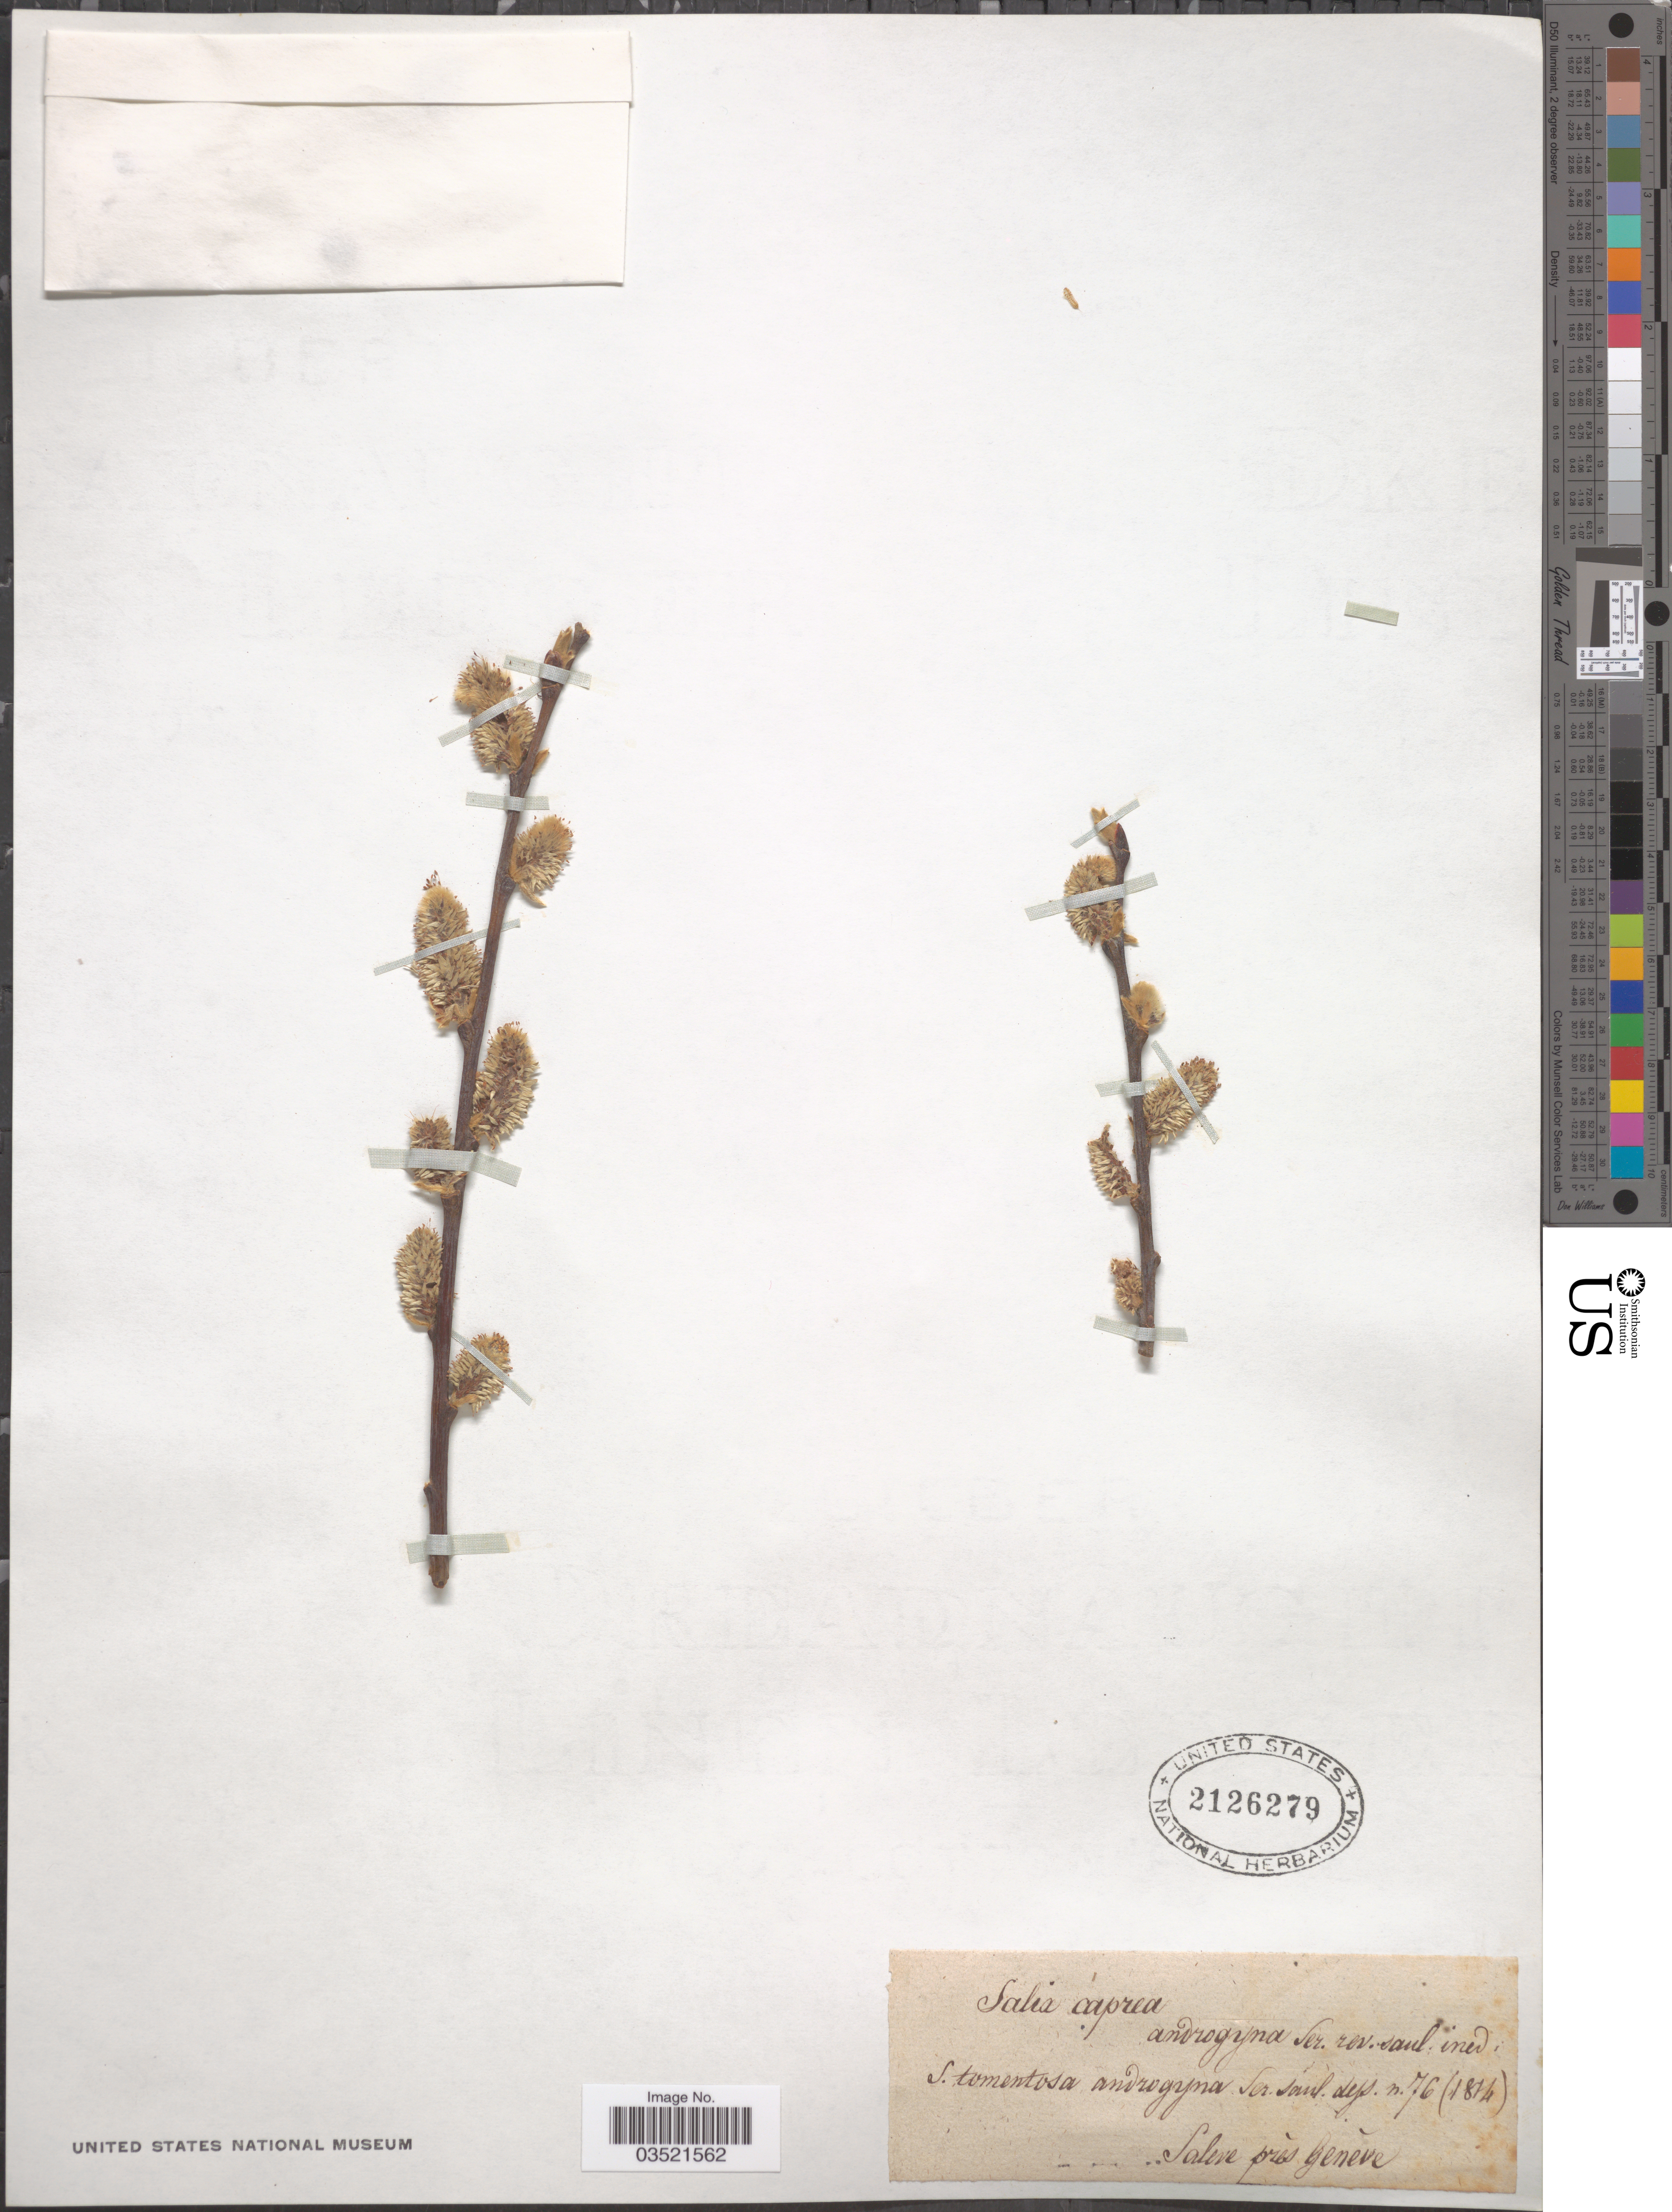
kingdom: Plantae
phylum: Tracheophyta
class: Magnoliopsida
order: Malpighiales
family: Salicaceae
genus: Salix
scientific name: Salix caprea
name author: L.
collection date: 1814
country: Switzerland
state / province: Genève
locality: Saleve près Genève.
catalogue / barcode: US 2126279